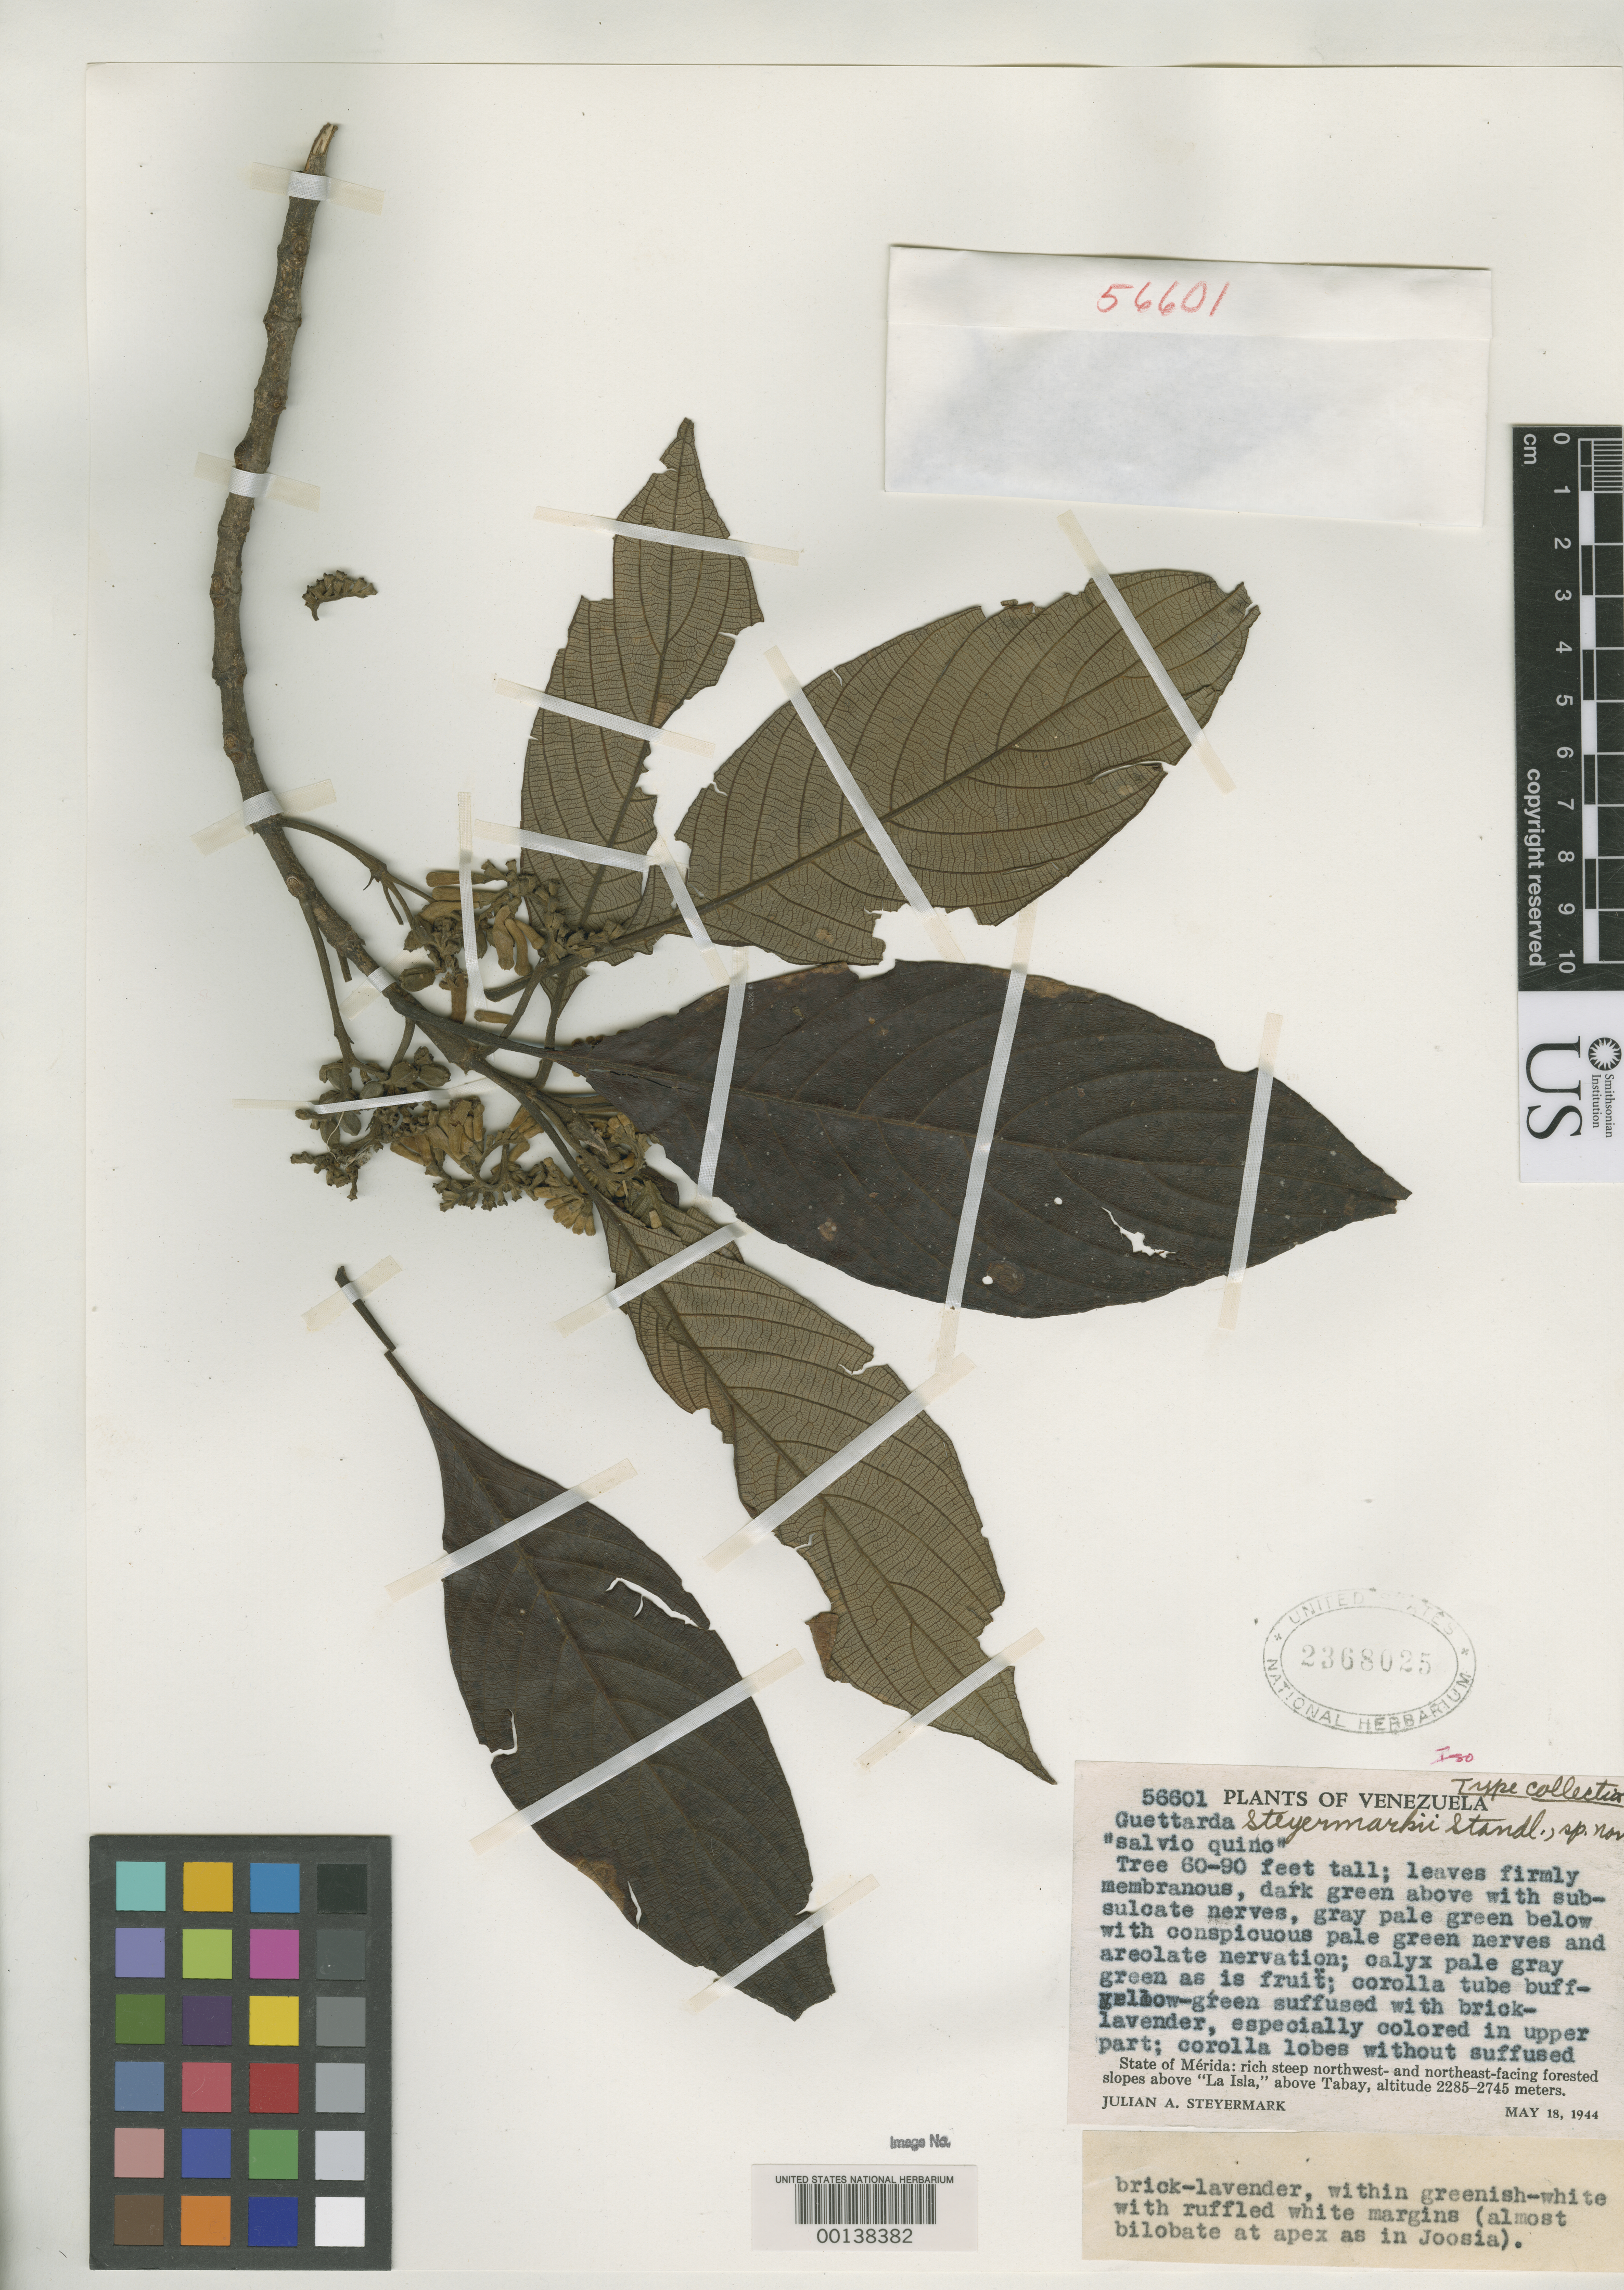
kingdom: Plantae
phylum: Tracheophyta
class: Magnoliopsida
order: Gentianales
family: Rubiaceae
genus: Guettarda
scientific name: Guettarda steyermarkii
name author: Standl.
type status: Isotype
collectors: J. Steyermark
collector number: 56601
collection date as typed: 18 May 1944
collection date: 1944-05-18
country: Venezuela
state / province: Mérida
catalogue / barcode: US 2368025